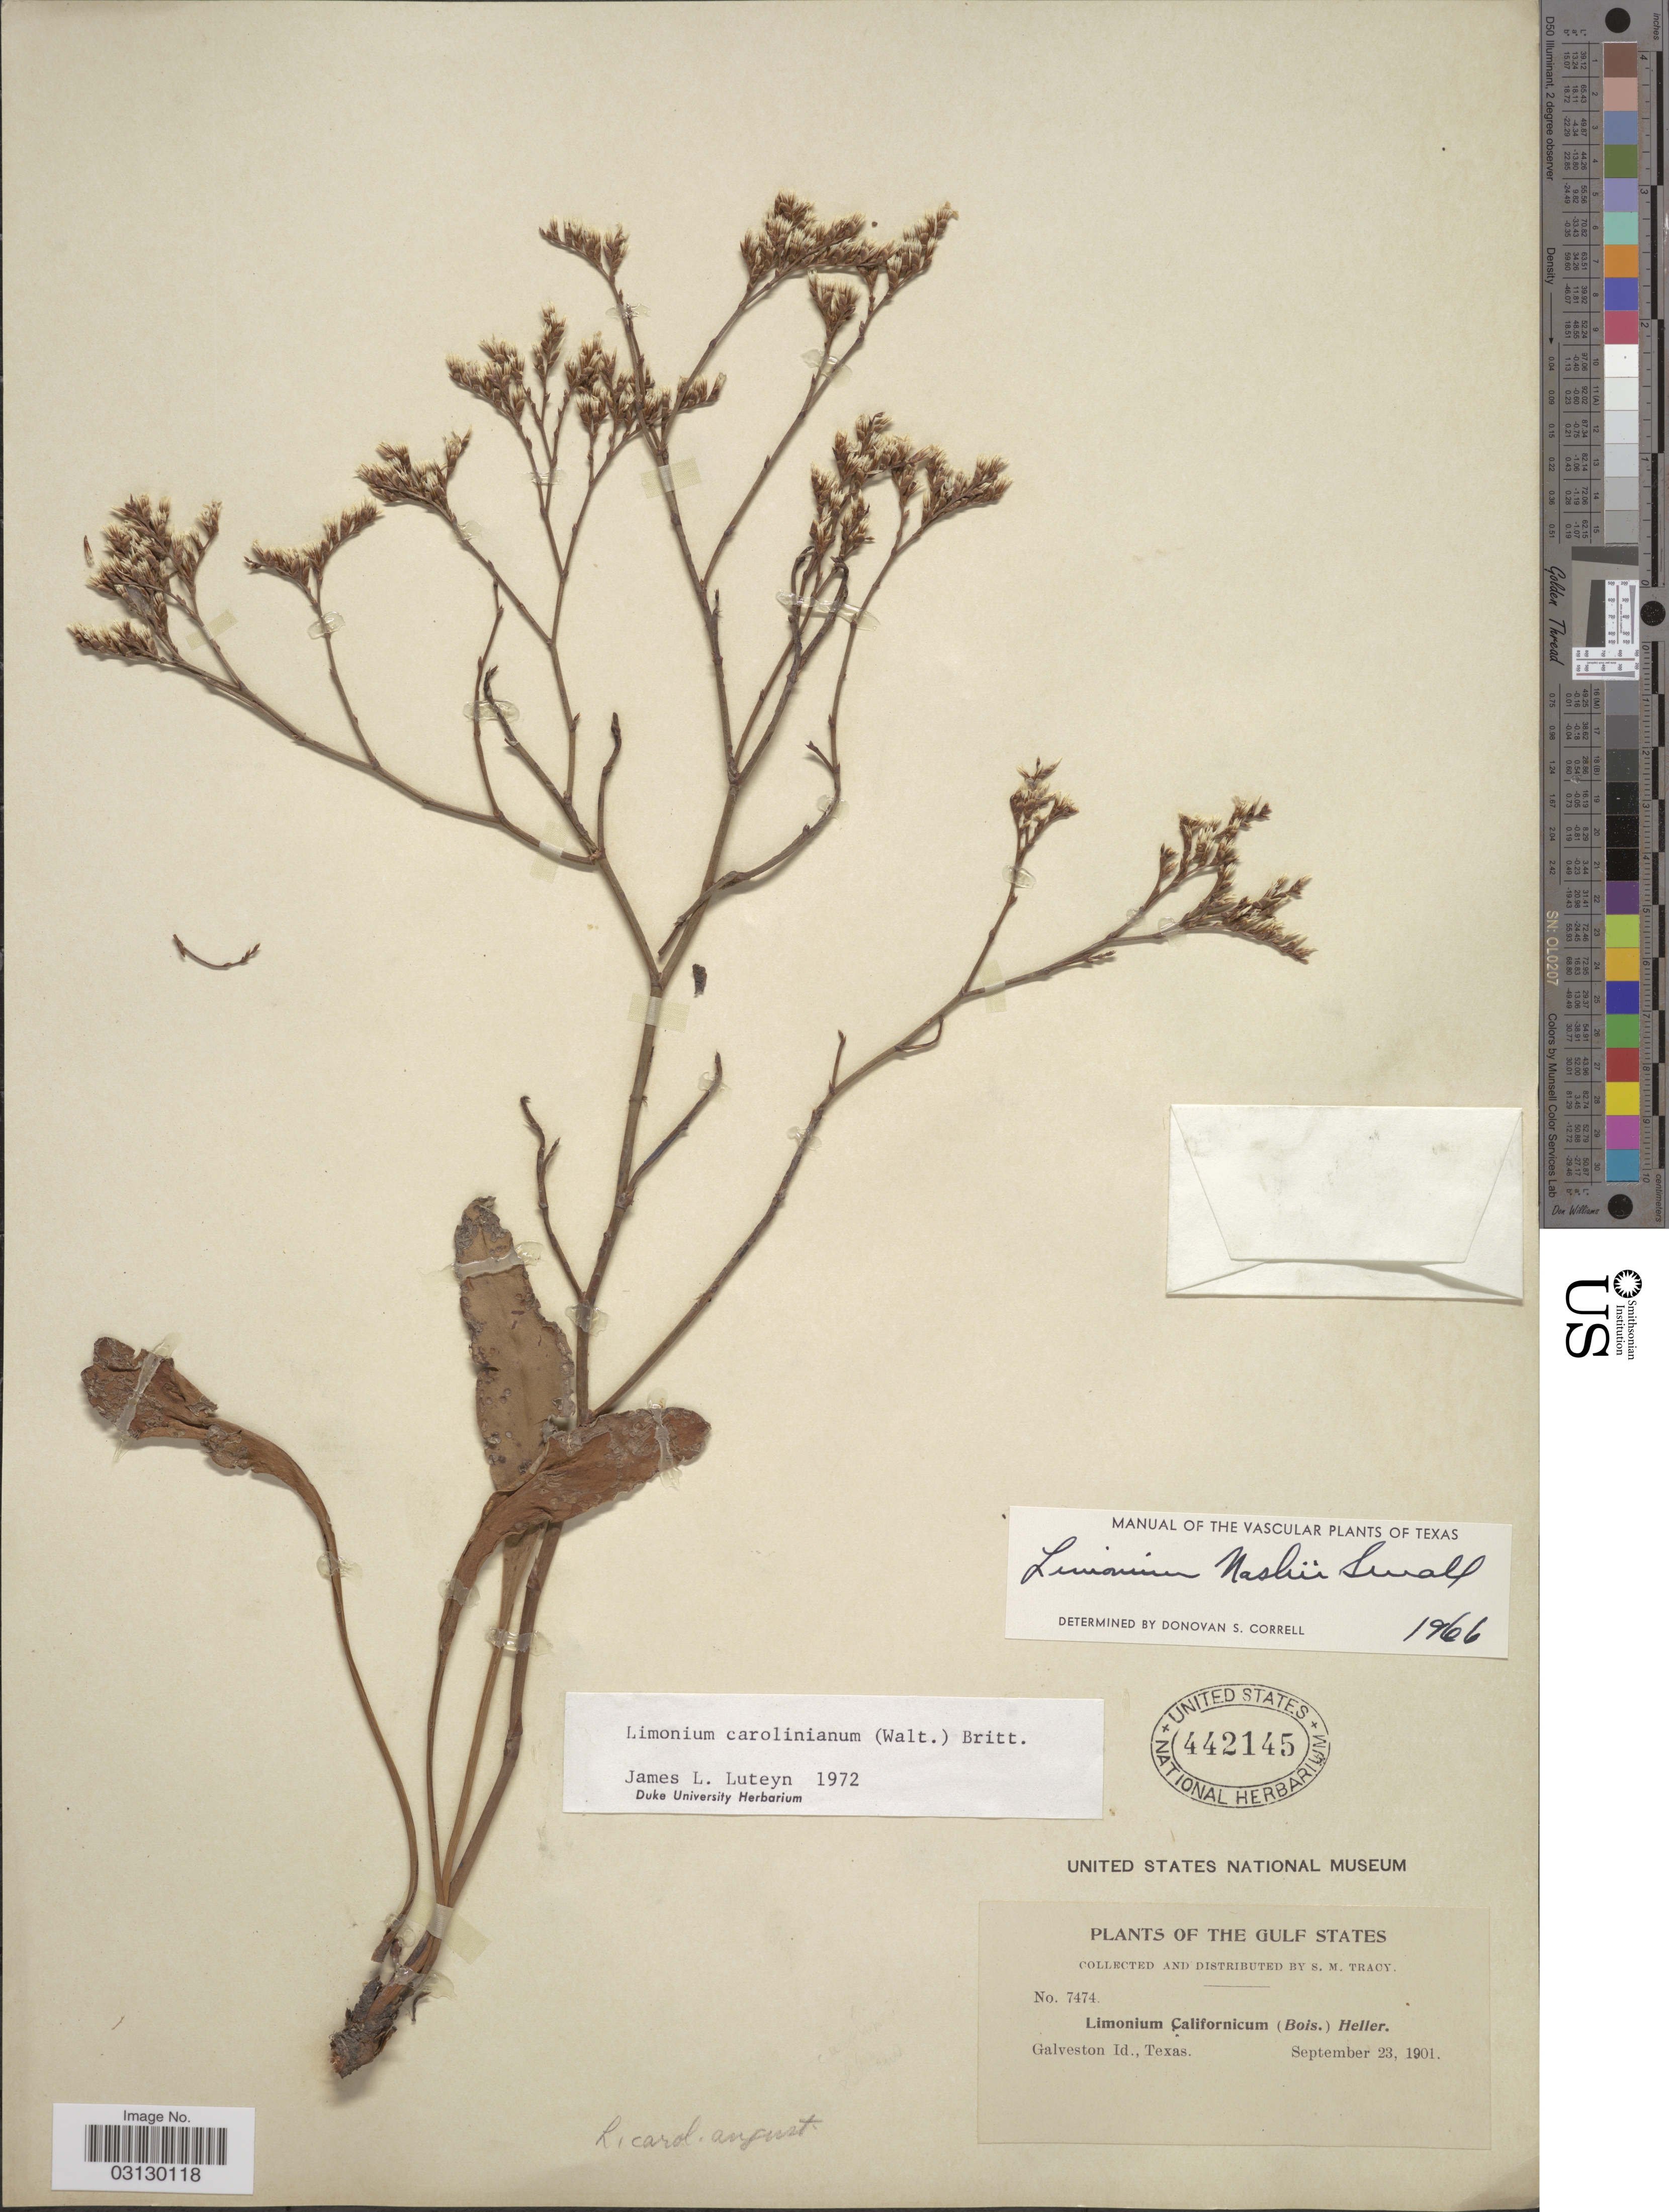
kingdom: Plantae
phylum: Tracheophyta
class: Magnoliopsida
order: Caryophyllales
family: Plumbaginaceae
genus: Limonium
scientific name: Limonium carolinianum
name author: (Walter) Britton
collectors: S. M. Tracy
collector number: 7474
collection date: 1901-09-23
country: United States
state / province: Texas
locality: The Gulf States. Galveston Id.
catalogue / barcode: US 442145